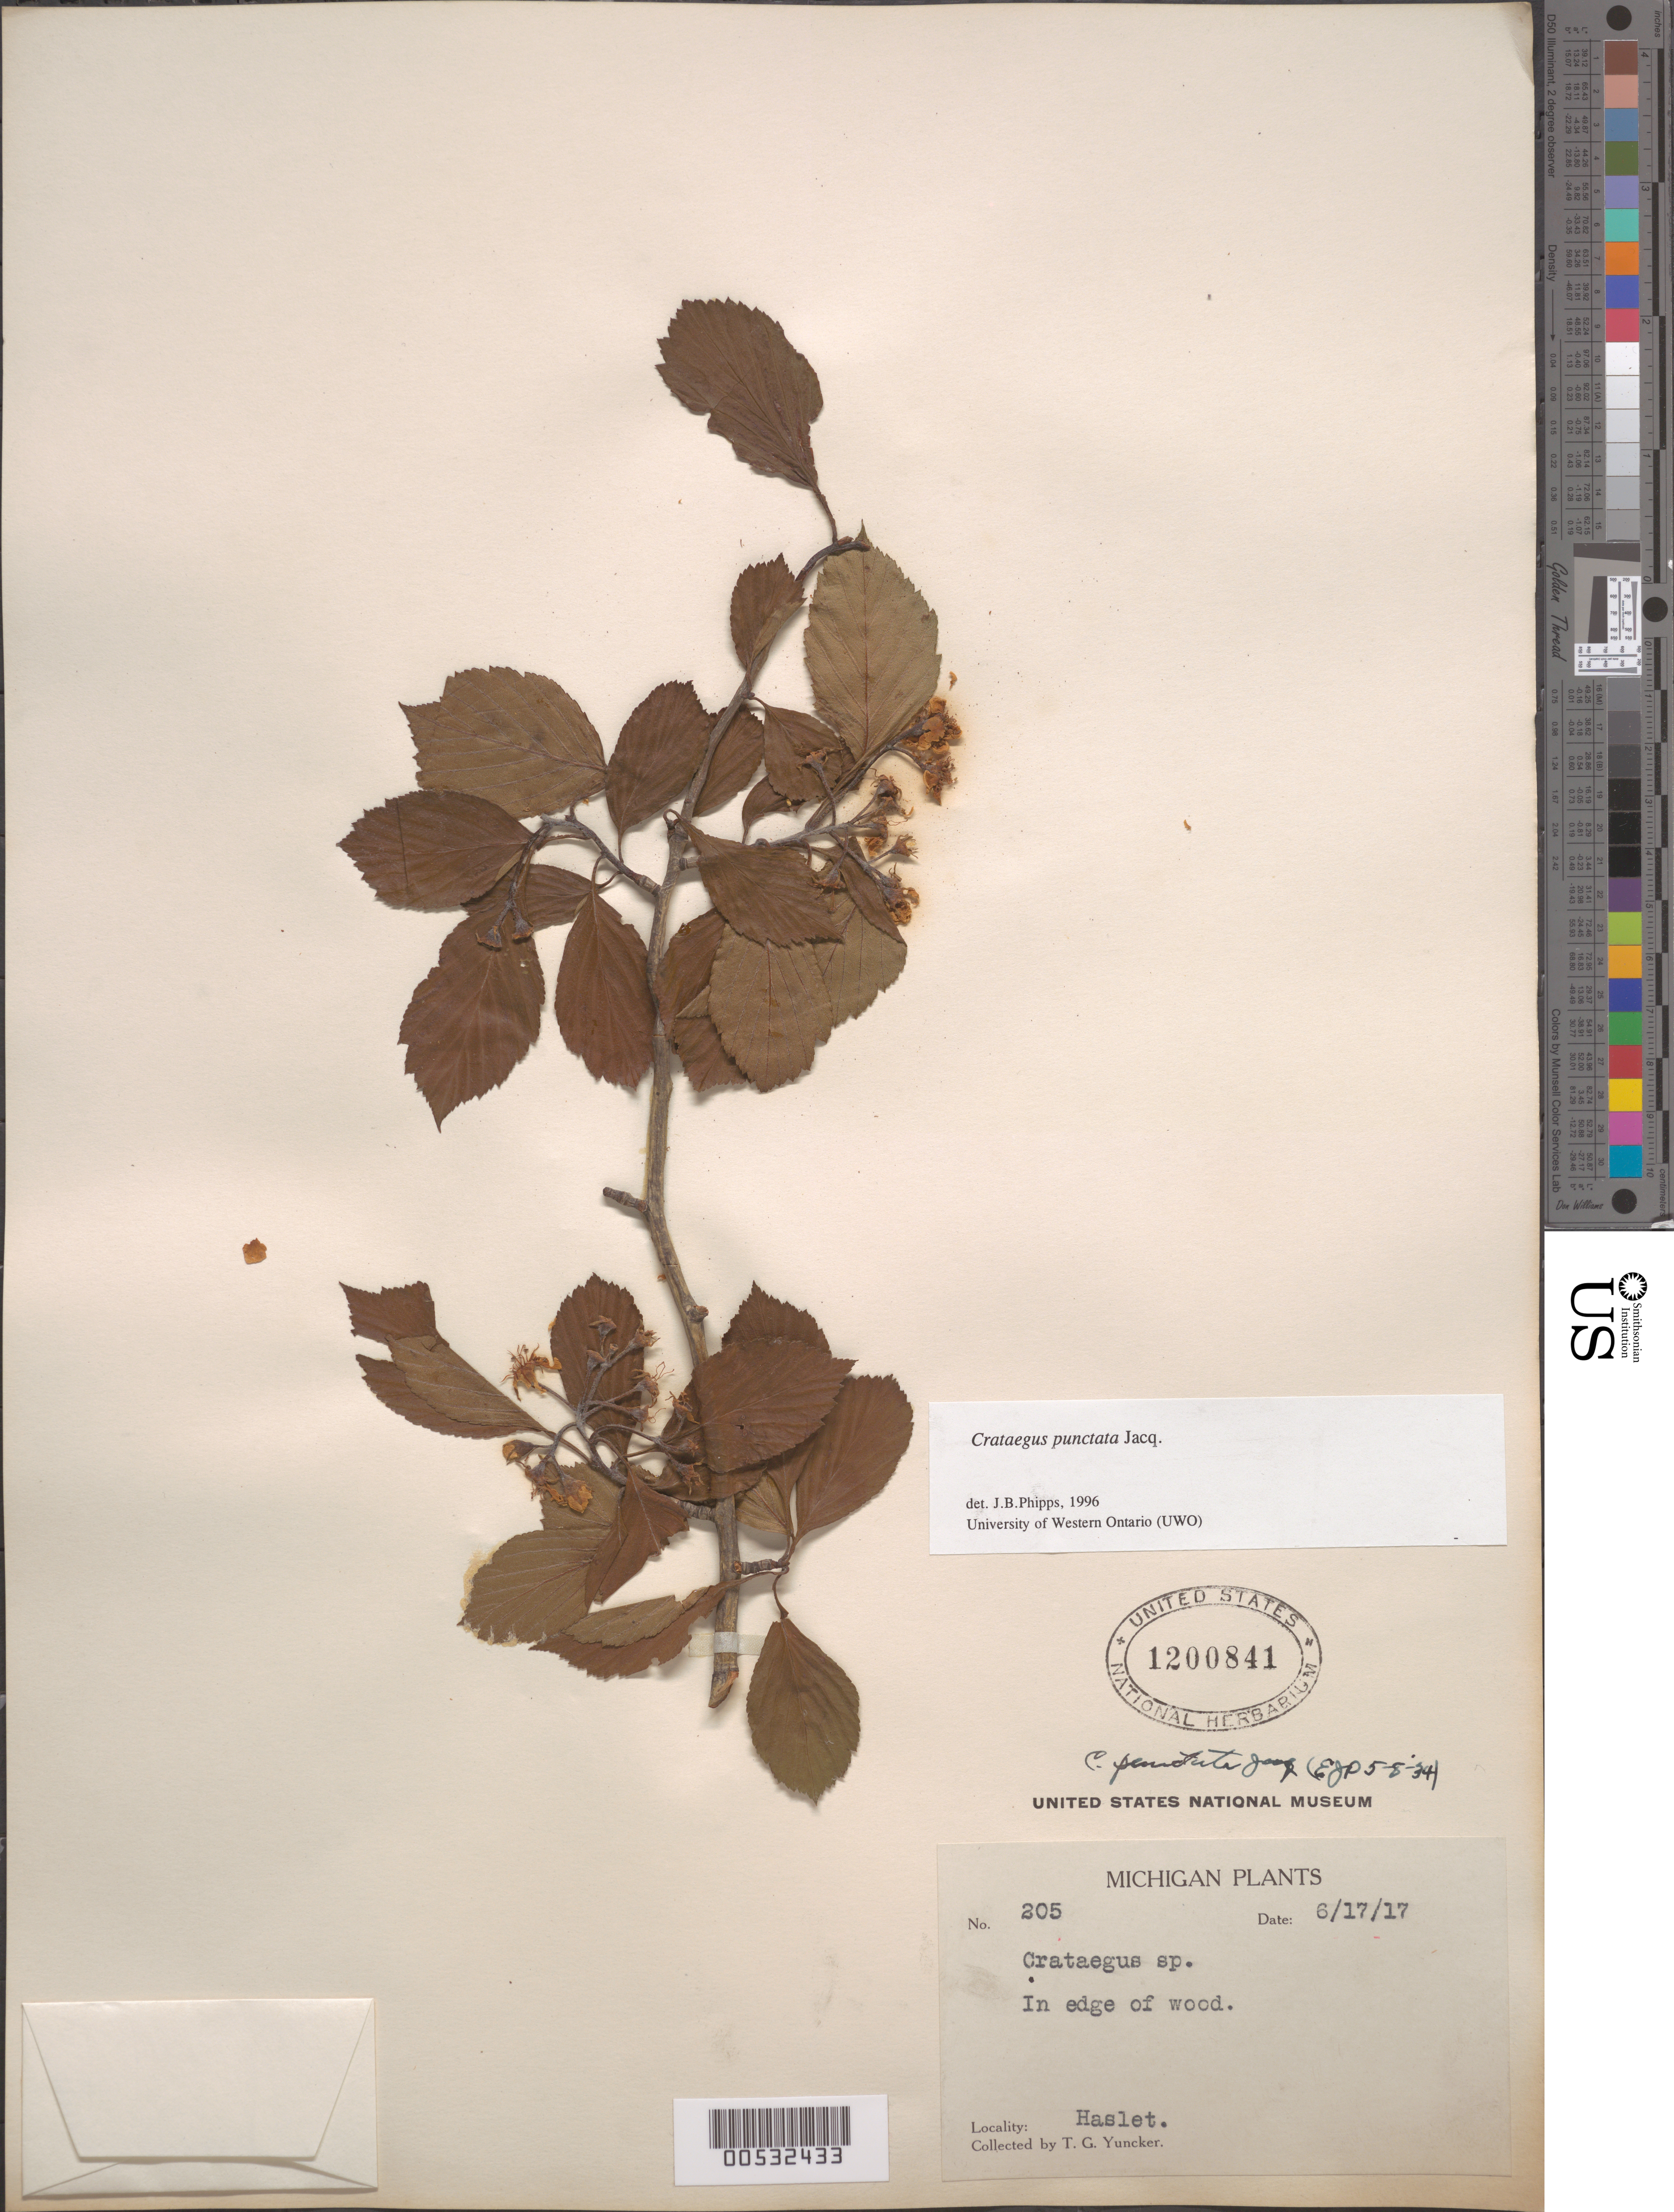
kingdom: Plantae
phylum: Tracheophyta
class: Magnoliopsida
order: Rosales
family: Rosaceae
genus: Crataegus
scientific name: Crataegus punctata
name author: Jacq.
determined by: Palmer, E. J.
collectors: T. G. Yuncker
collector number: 205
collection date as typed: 17 Jun 1917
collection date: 1917-06-17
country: United States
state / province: Michigan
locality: Haslet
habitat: In edge of wood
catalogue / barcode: US 1200841